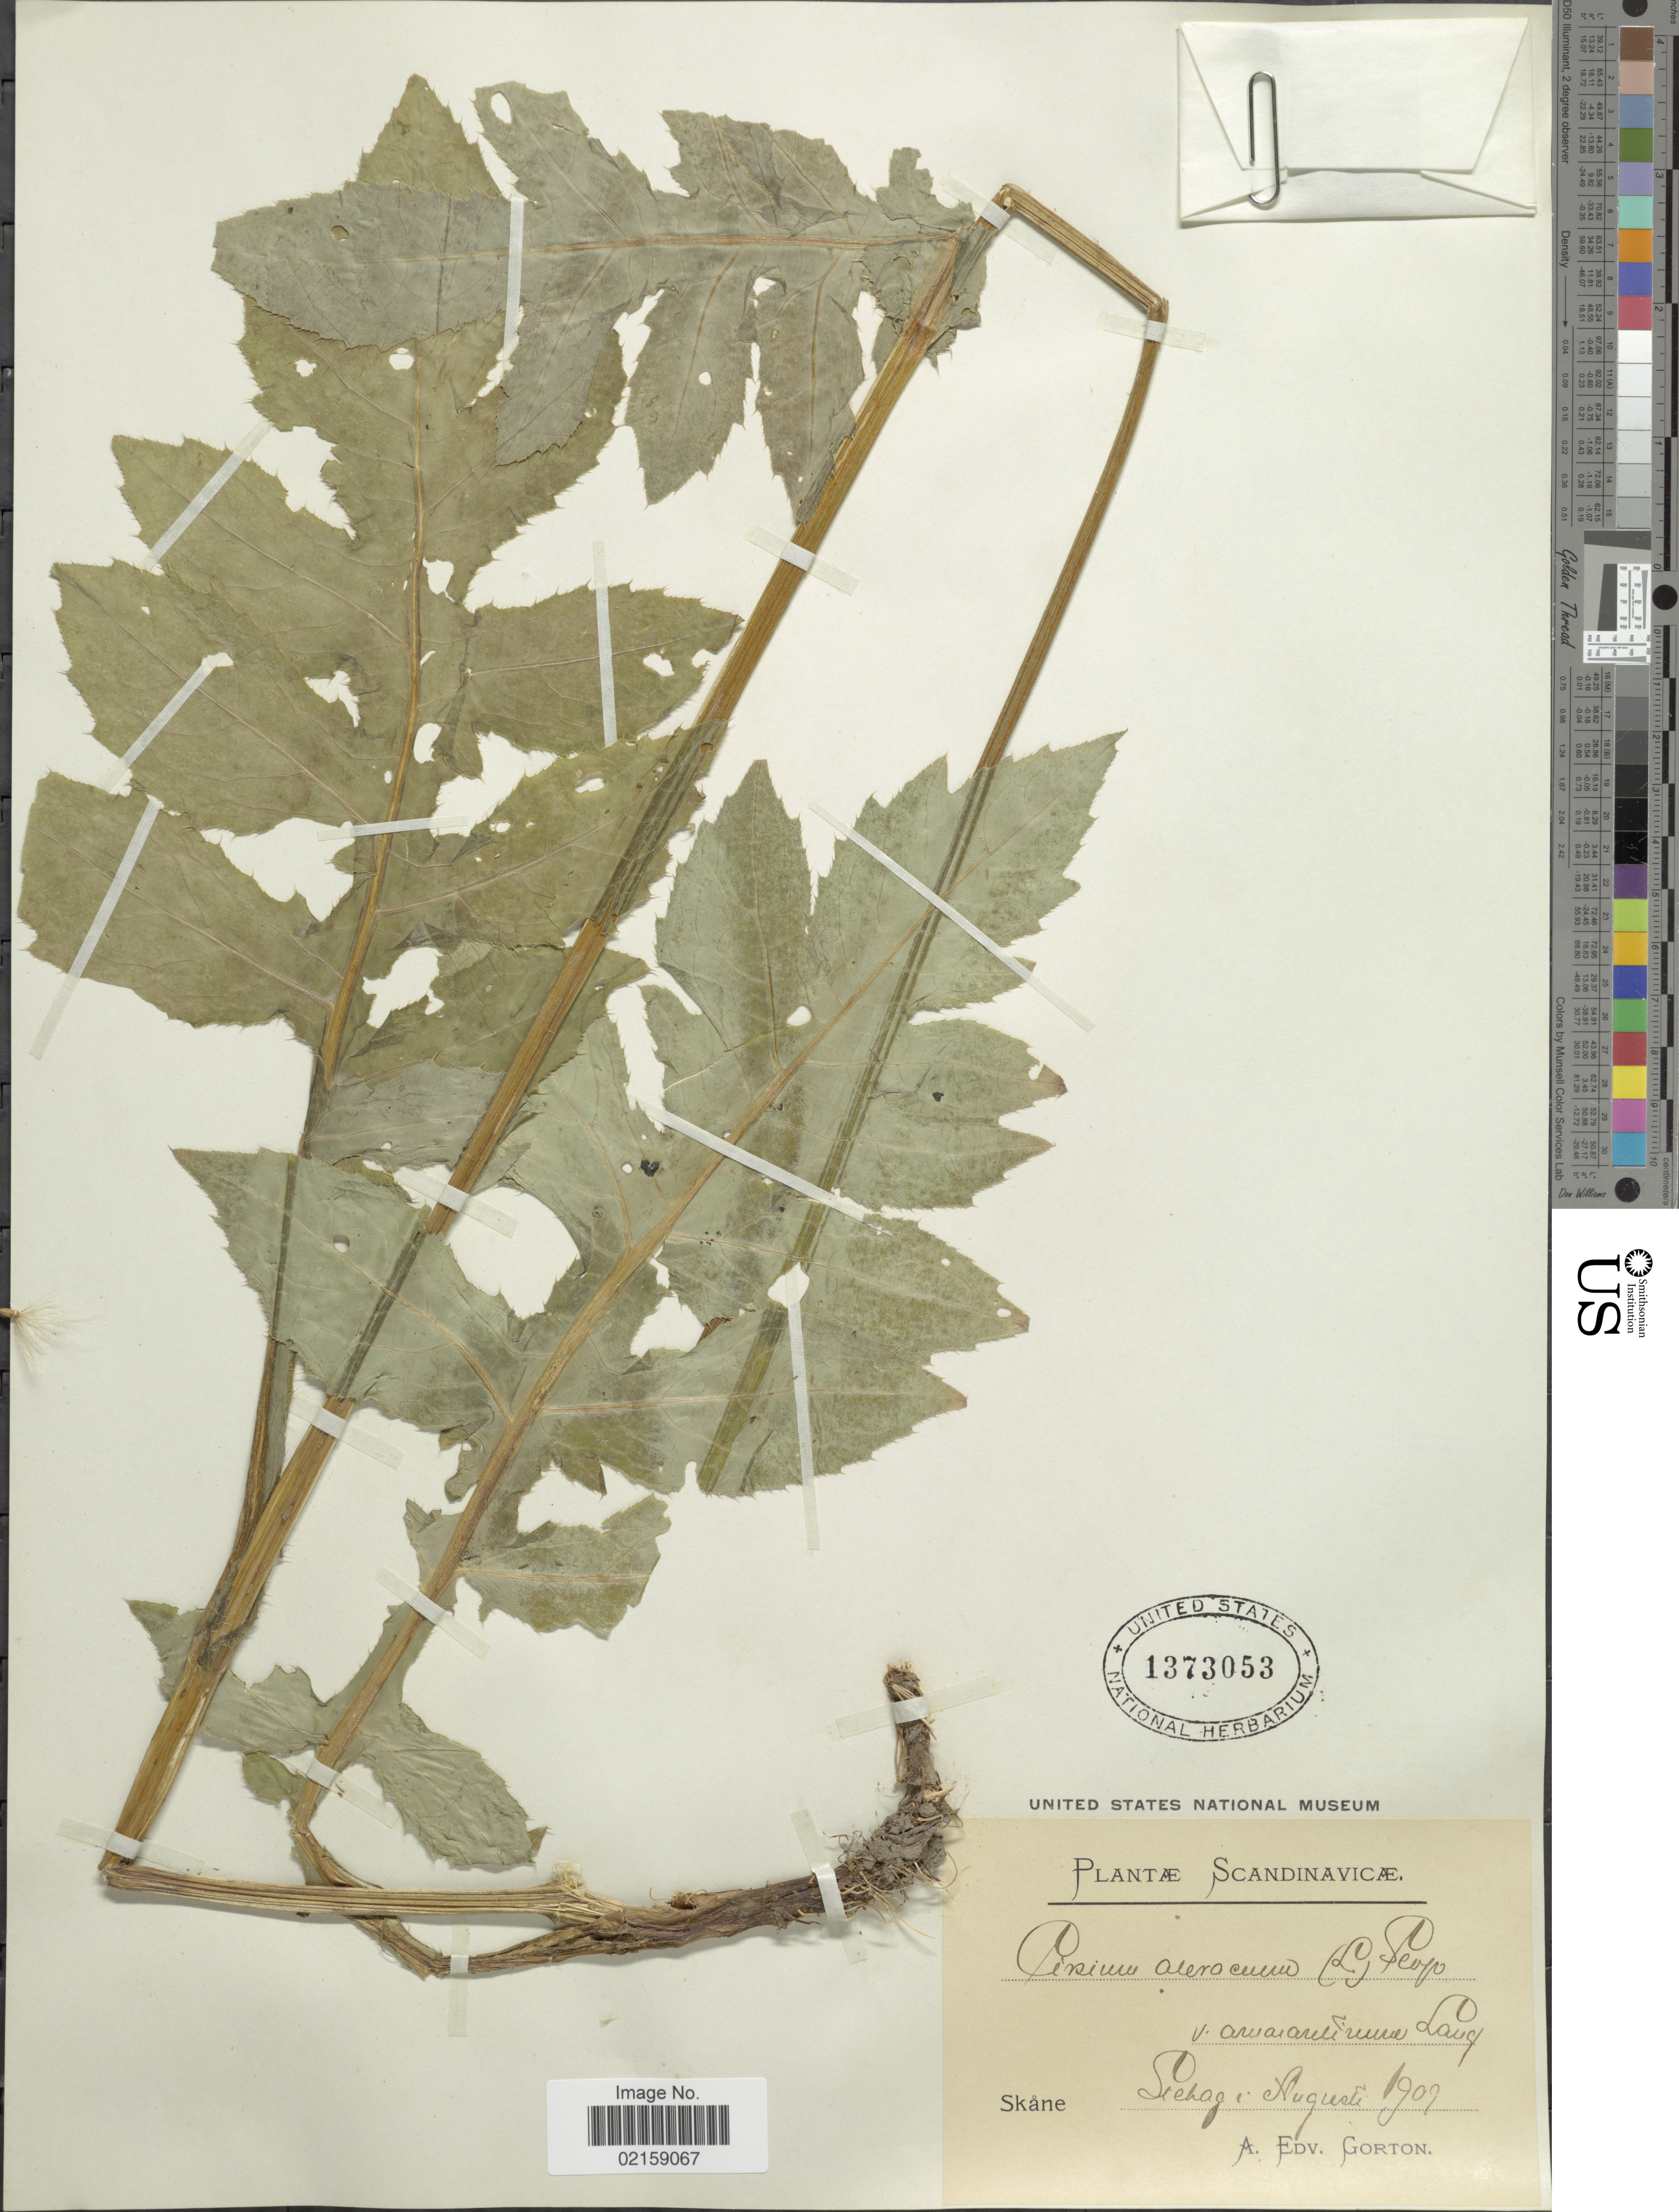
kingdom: Plantae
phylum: Tracheophyta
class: Magnoliopsida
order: Asterales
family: Asteraceae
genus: Cirsium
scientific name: Cirsium oleraceum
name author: (L.) Scop.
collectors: A. Gorton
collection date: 1909-08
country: Sweden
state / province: Skåne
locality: Stehag.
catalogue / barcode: US 13730353